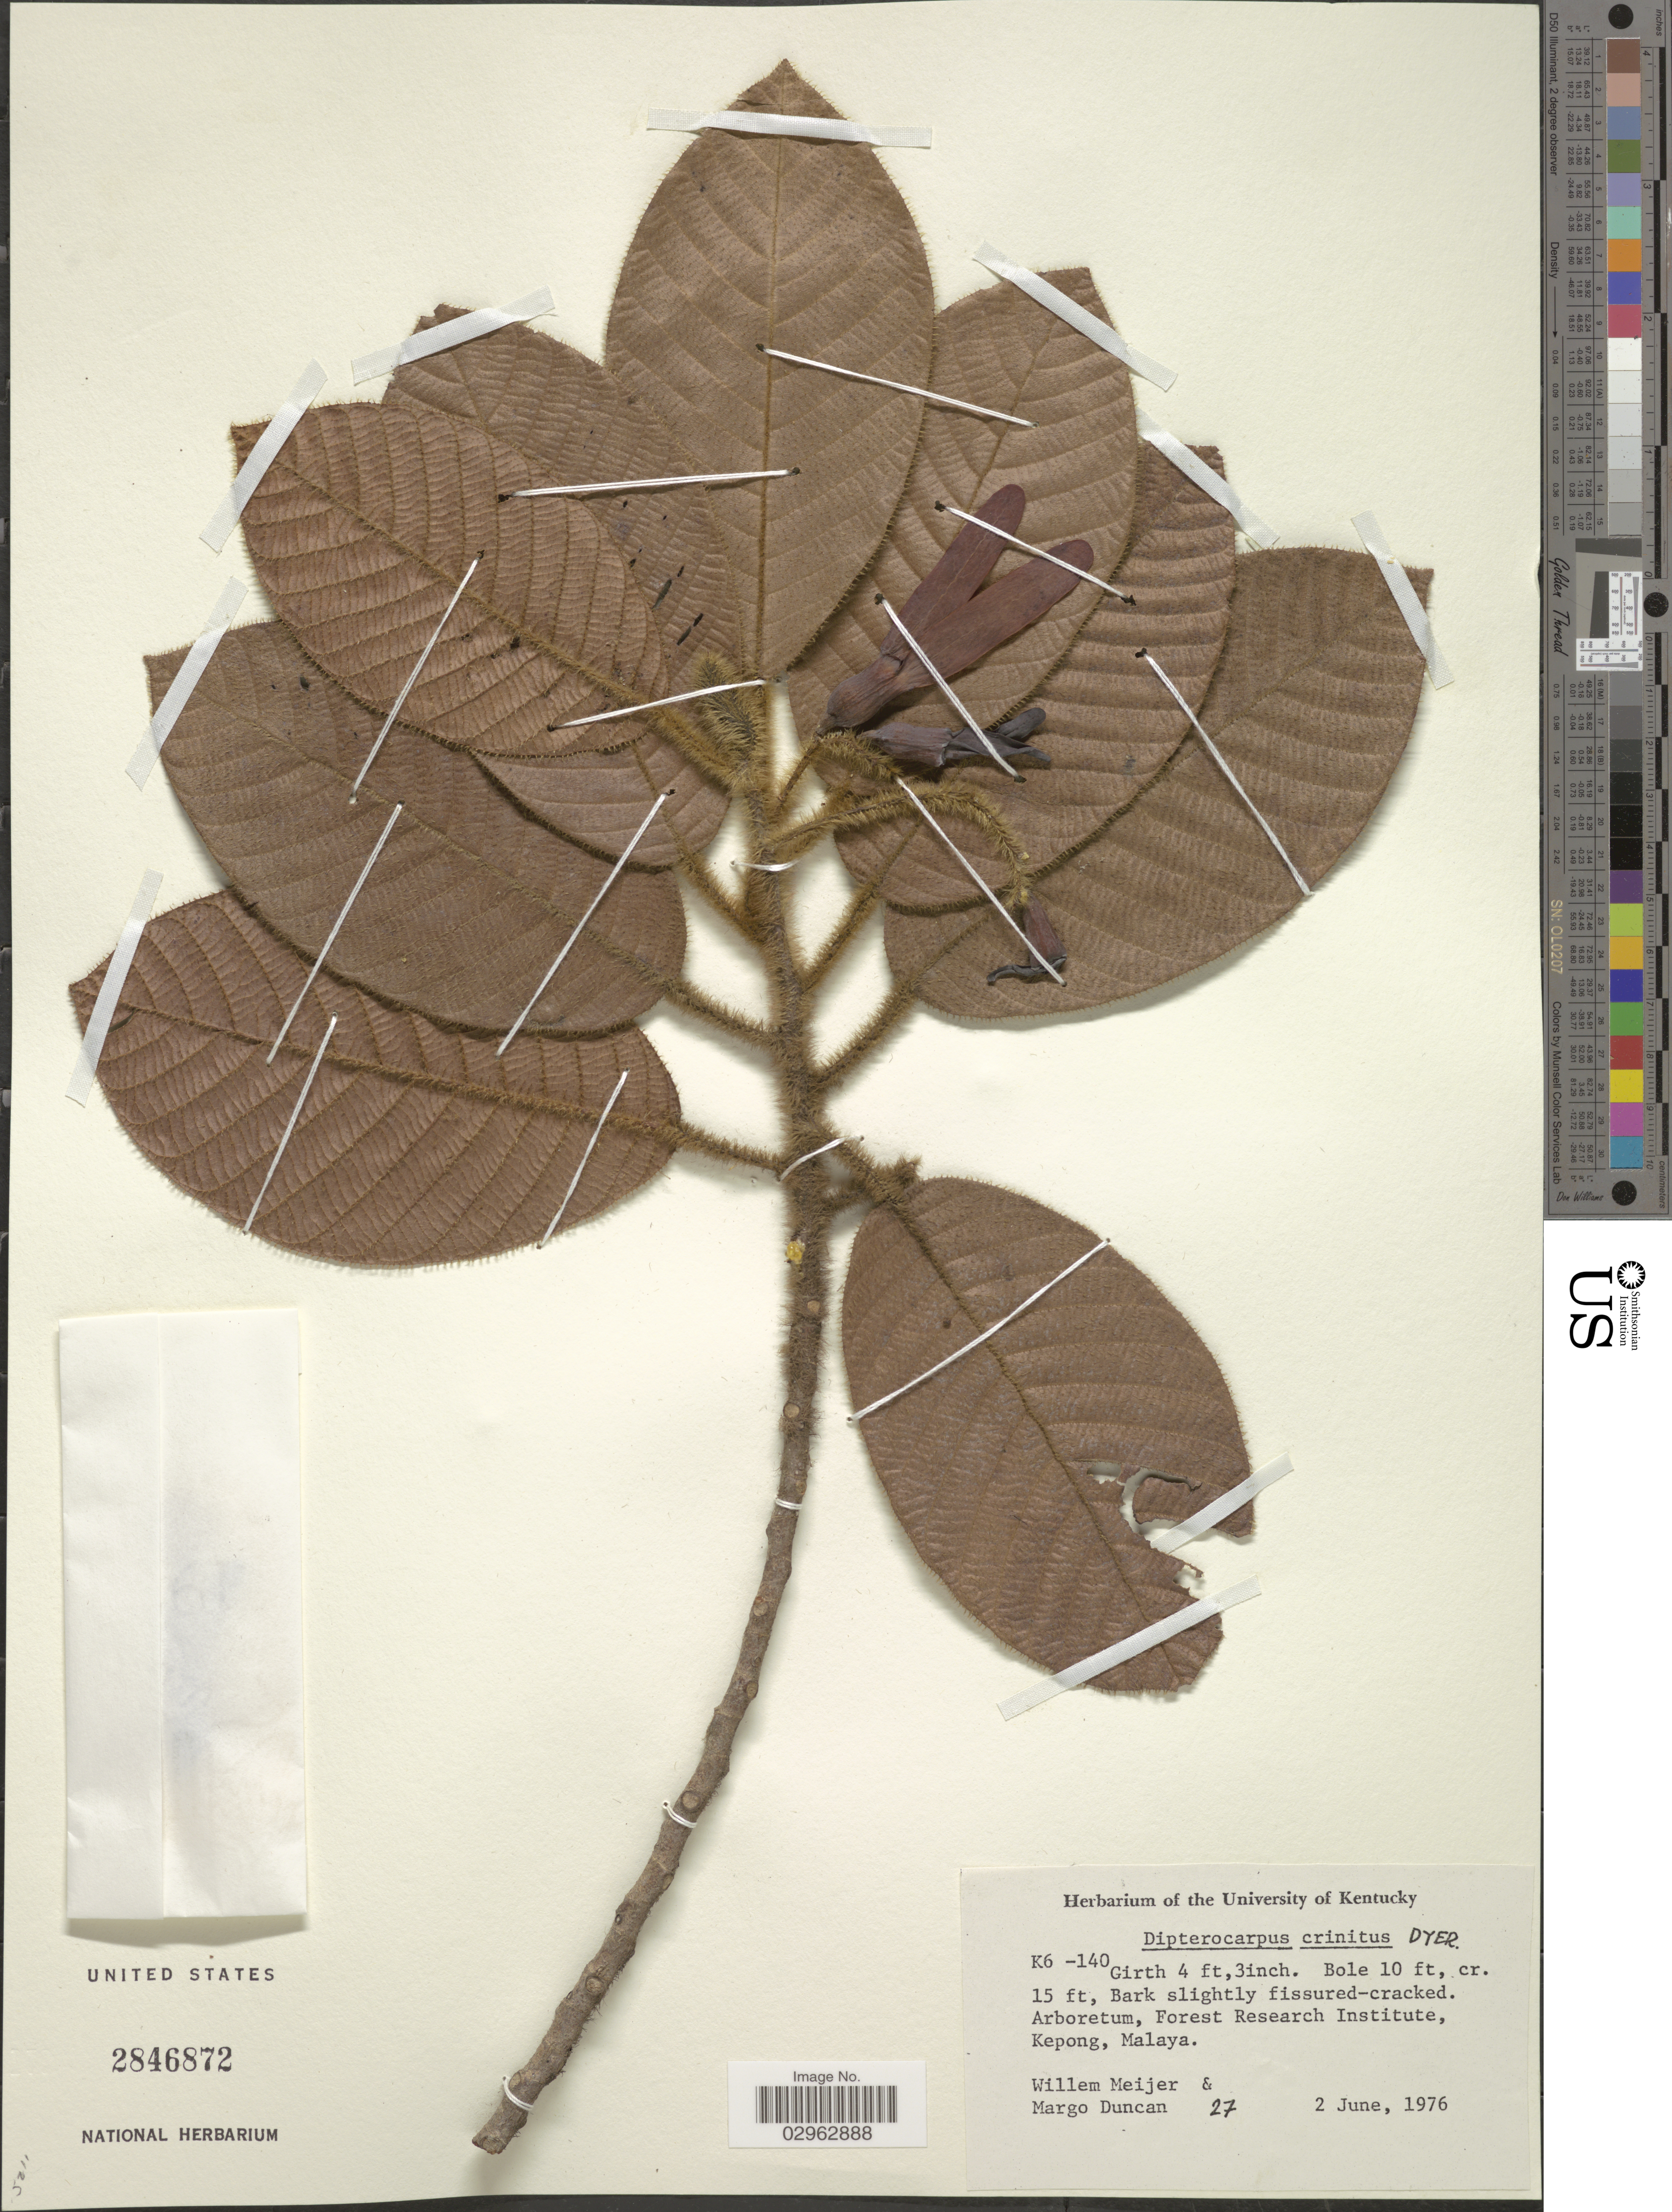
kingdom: Plantae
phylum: Tracheophyta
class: Magnoliopsida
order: Malvales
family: Dipterocarpaceae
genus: Dipterocarpus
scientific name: Dipterocarpus crinitus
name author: Dyer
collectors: W. Meijer & M. Duncan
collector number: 27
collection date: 1976-06-02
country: Malaysia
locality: Arboretum, Forest Research Institute, Kepong, Malaya.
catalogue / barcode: US 2846872